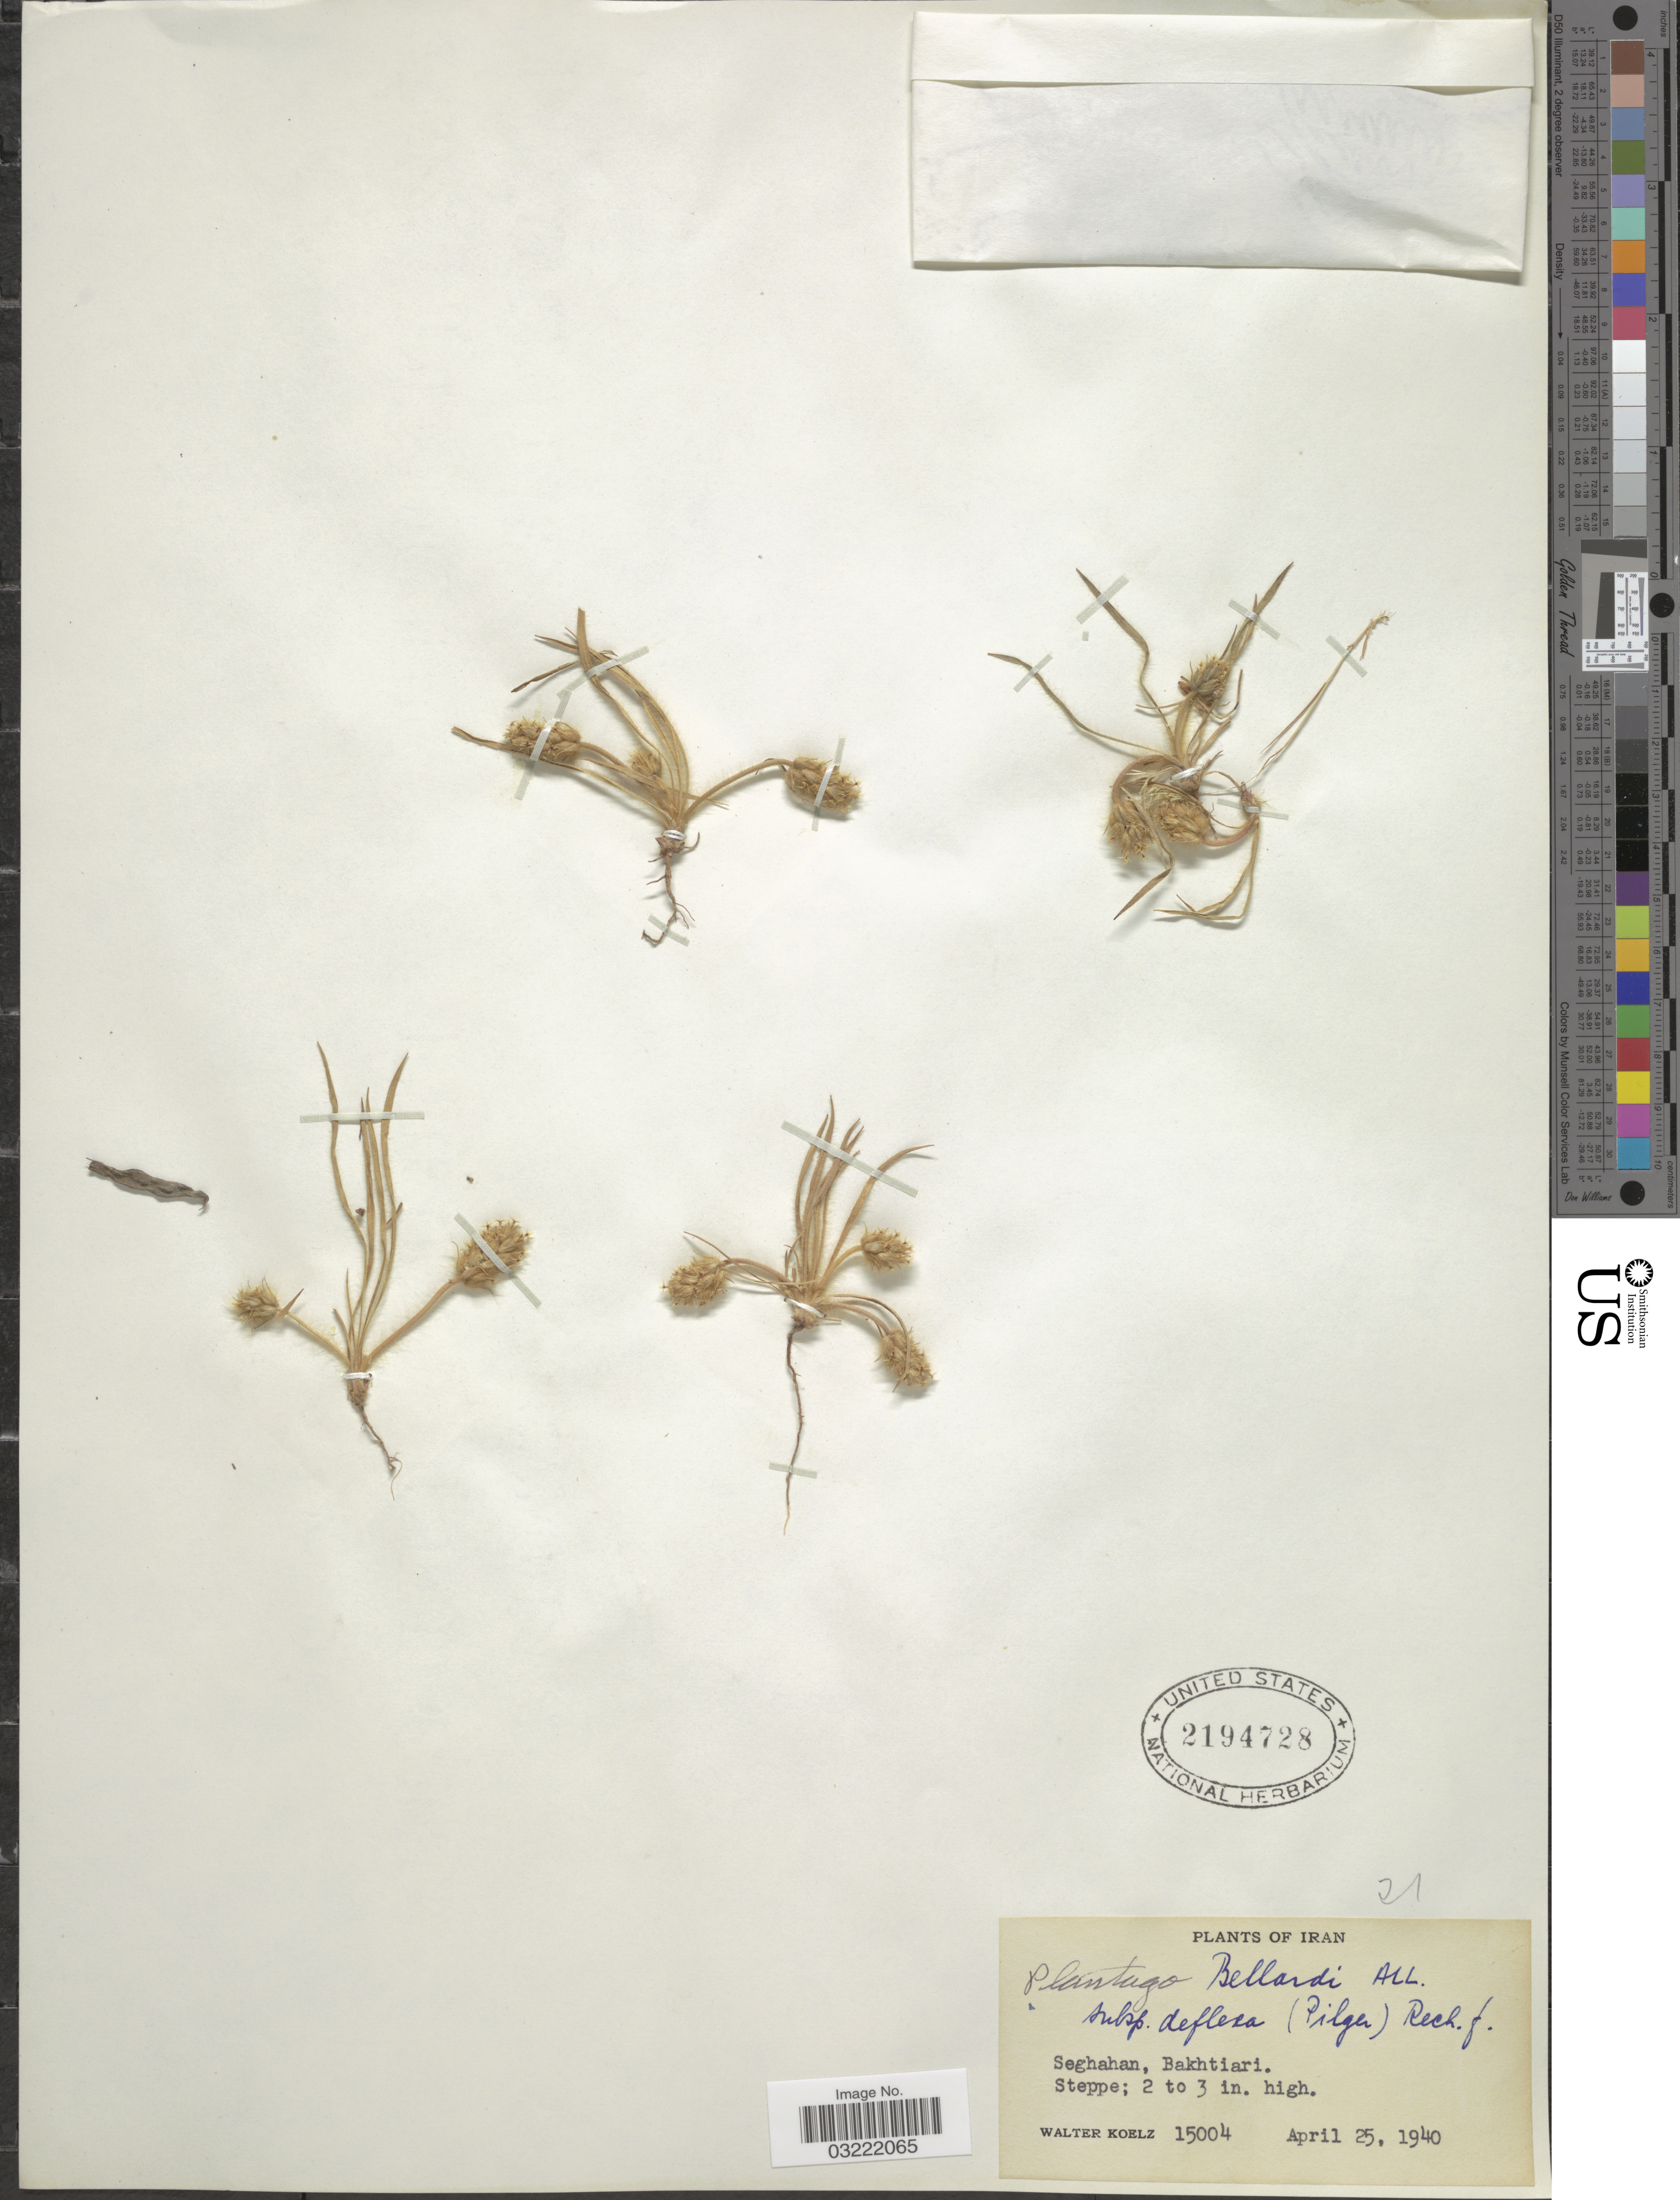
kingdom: Plantae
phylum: Tracheophyta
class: Magnoliopsida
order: Lamiales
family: Plantaginaceae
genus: Plantago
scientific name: Plantago bellardi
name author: All.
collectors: W. N. Koelz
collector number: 15004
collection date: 1940-04-25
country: Iran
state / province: Chahar Mahaal and Bakhtiari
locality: Seghahan, Bakhtiari.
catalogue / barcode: US 2194728